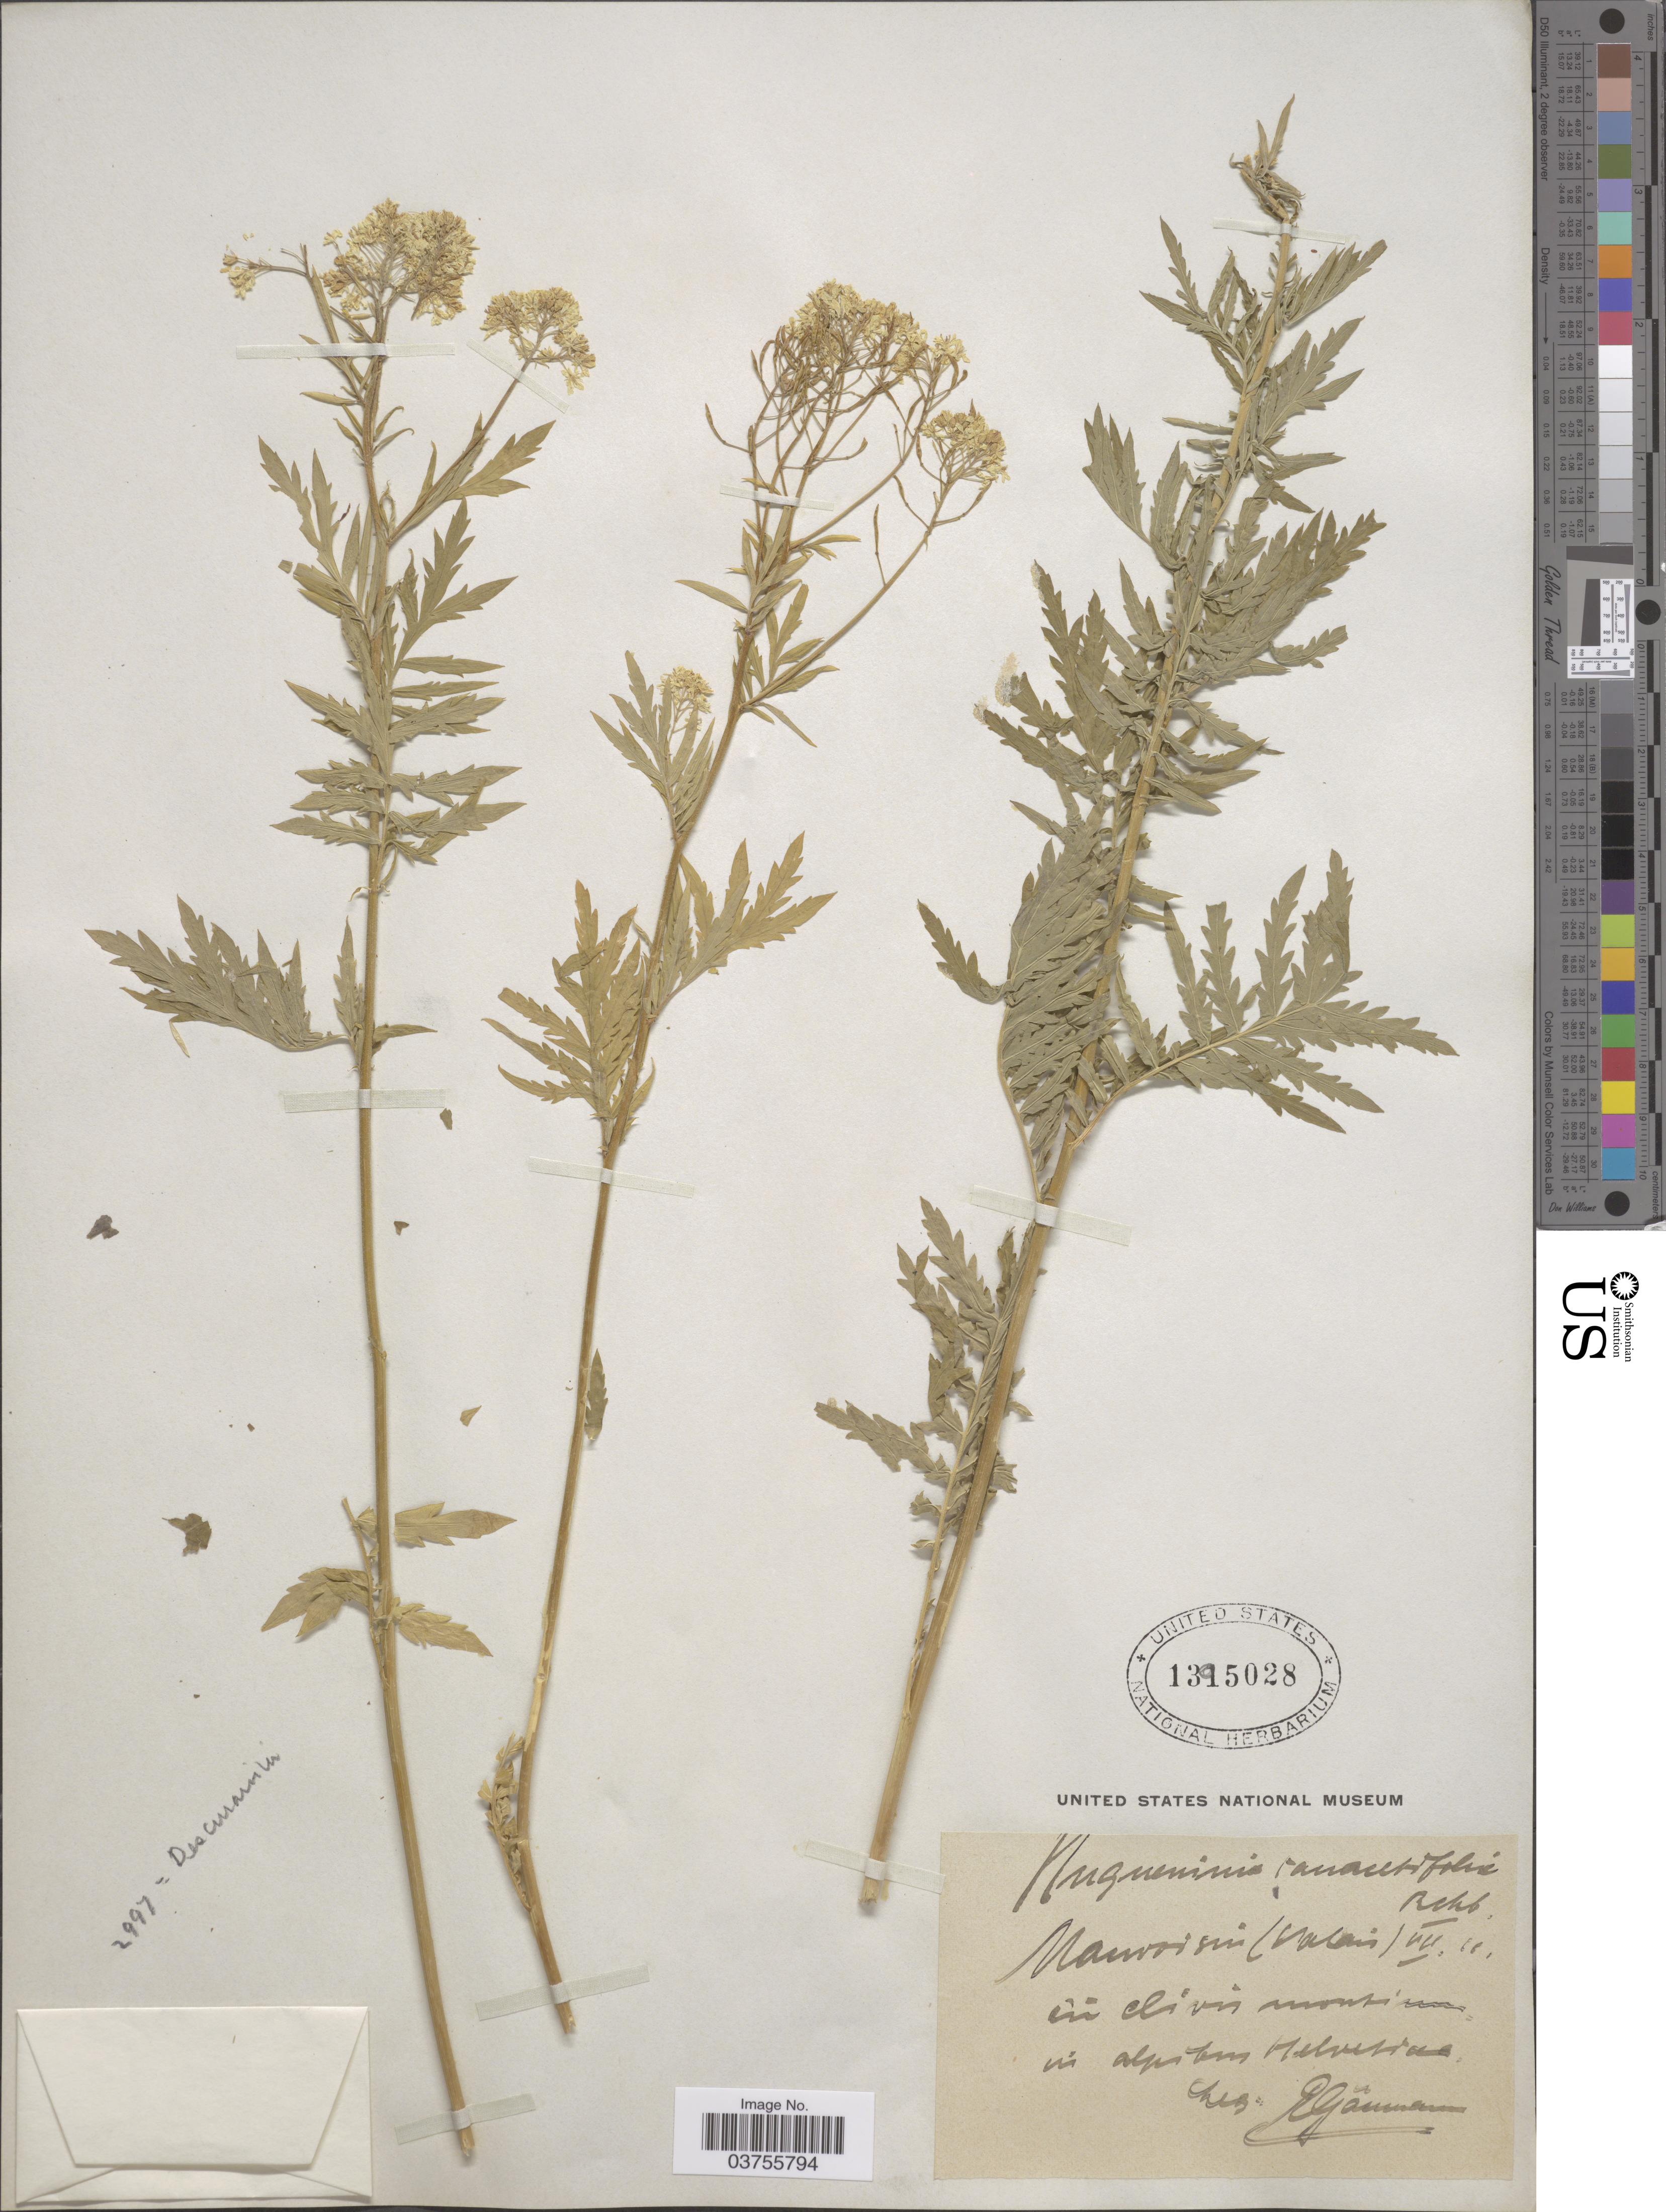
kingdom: Plantae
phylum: Tracheophyta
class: Magnoliopsida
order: Brassicales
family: Brassicaceae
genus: Sophia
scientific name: Sophia tanacetifolium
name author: L.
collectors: E. Gaumann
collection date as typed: Transcribed d/m/y: /7/11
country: Switzerland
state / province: Valais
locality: Mauvoisin in clivis montium in alpibus Helvetiae.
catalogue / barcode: US 1395028